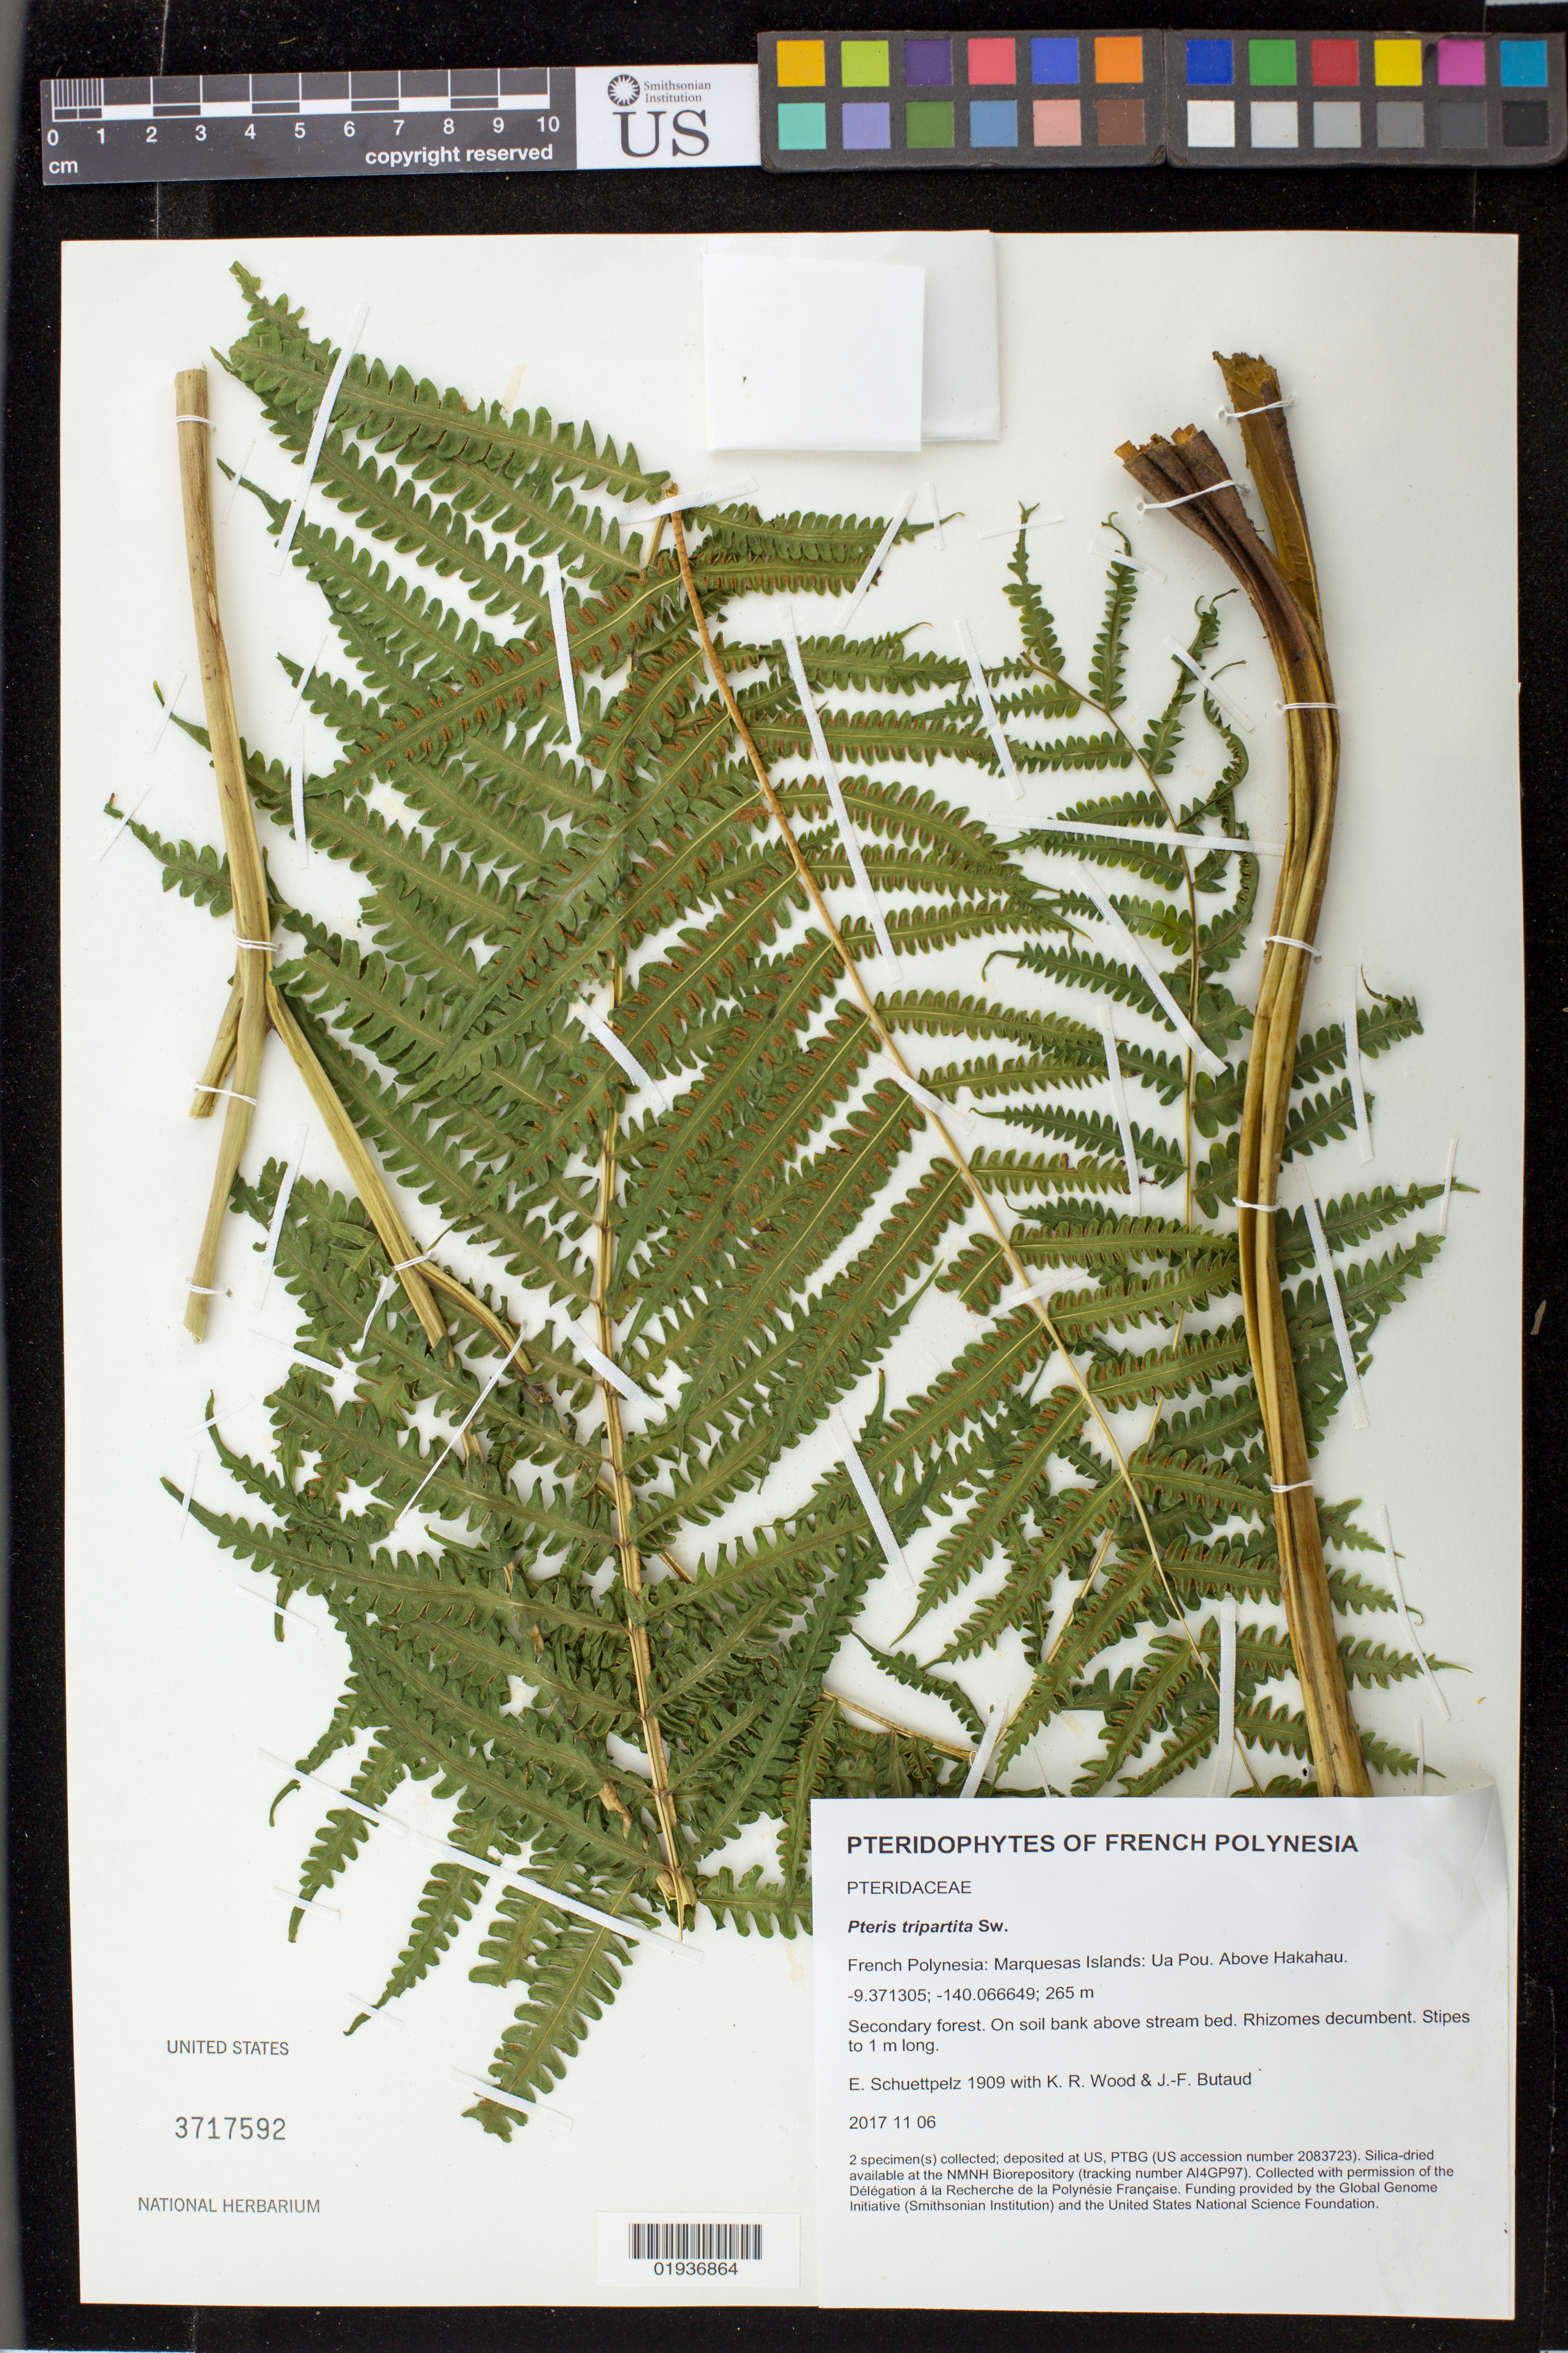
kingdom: Plantae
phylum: Tracheophyta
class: Polypodiopsida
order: Polypodiales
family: Pteridaceae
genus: Pteris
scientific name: Pteris tripartita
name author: Sw.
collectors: E. Schuettpelz, K. R. Wood & J. -F. Butaud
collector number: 1909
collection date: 2017-11-06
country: French Polynesia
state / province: Marquesas Islands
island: Ua Pou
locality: Above Hakahau.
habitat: Secondary forest.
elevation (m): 265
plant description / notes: Collected with permission of the Délégation à la Recherche de la Polynésie Française. Funding provided by the Global Genome Initiative (Smithsonian Institution) and the United States National Science Foundation. Silica dried tissue stored at AI4GP97 in the NMNH Biorepository, Smithsonian Institution.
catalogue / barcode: US 3717592